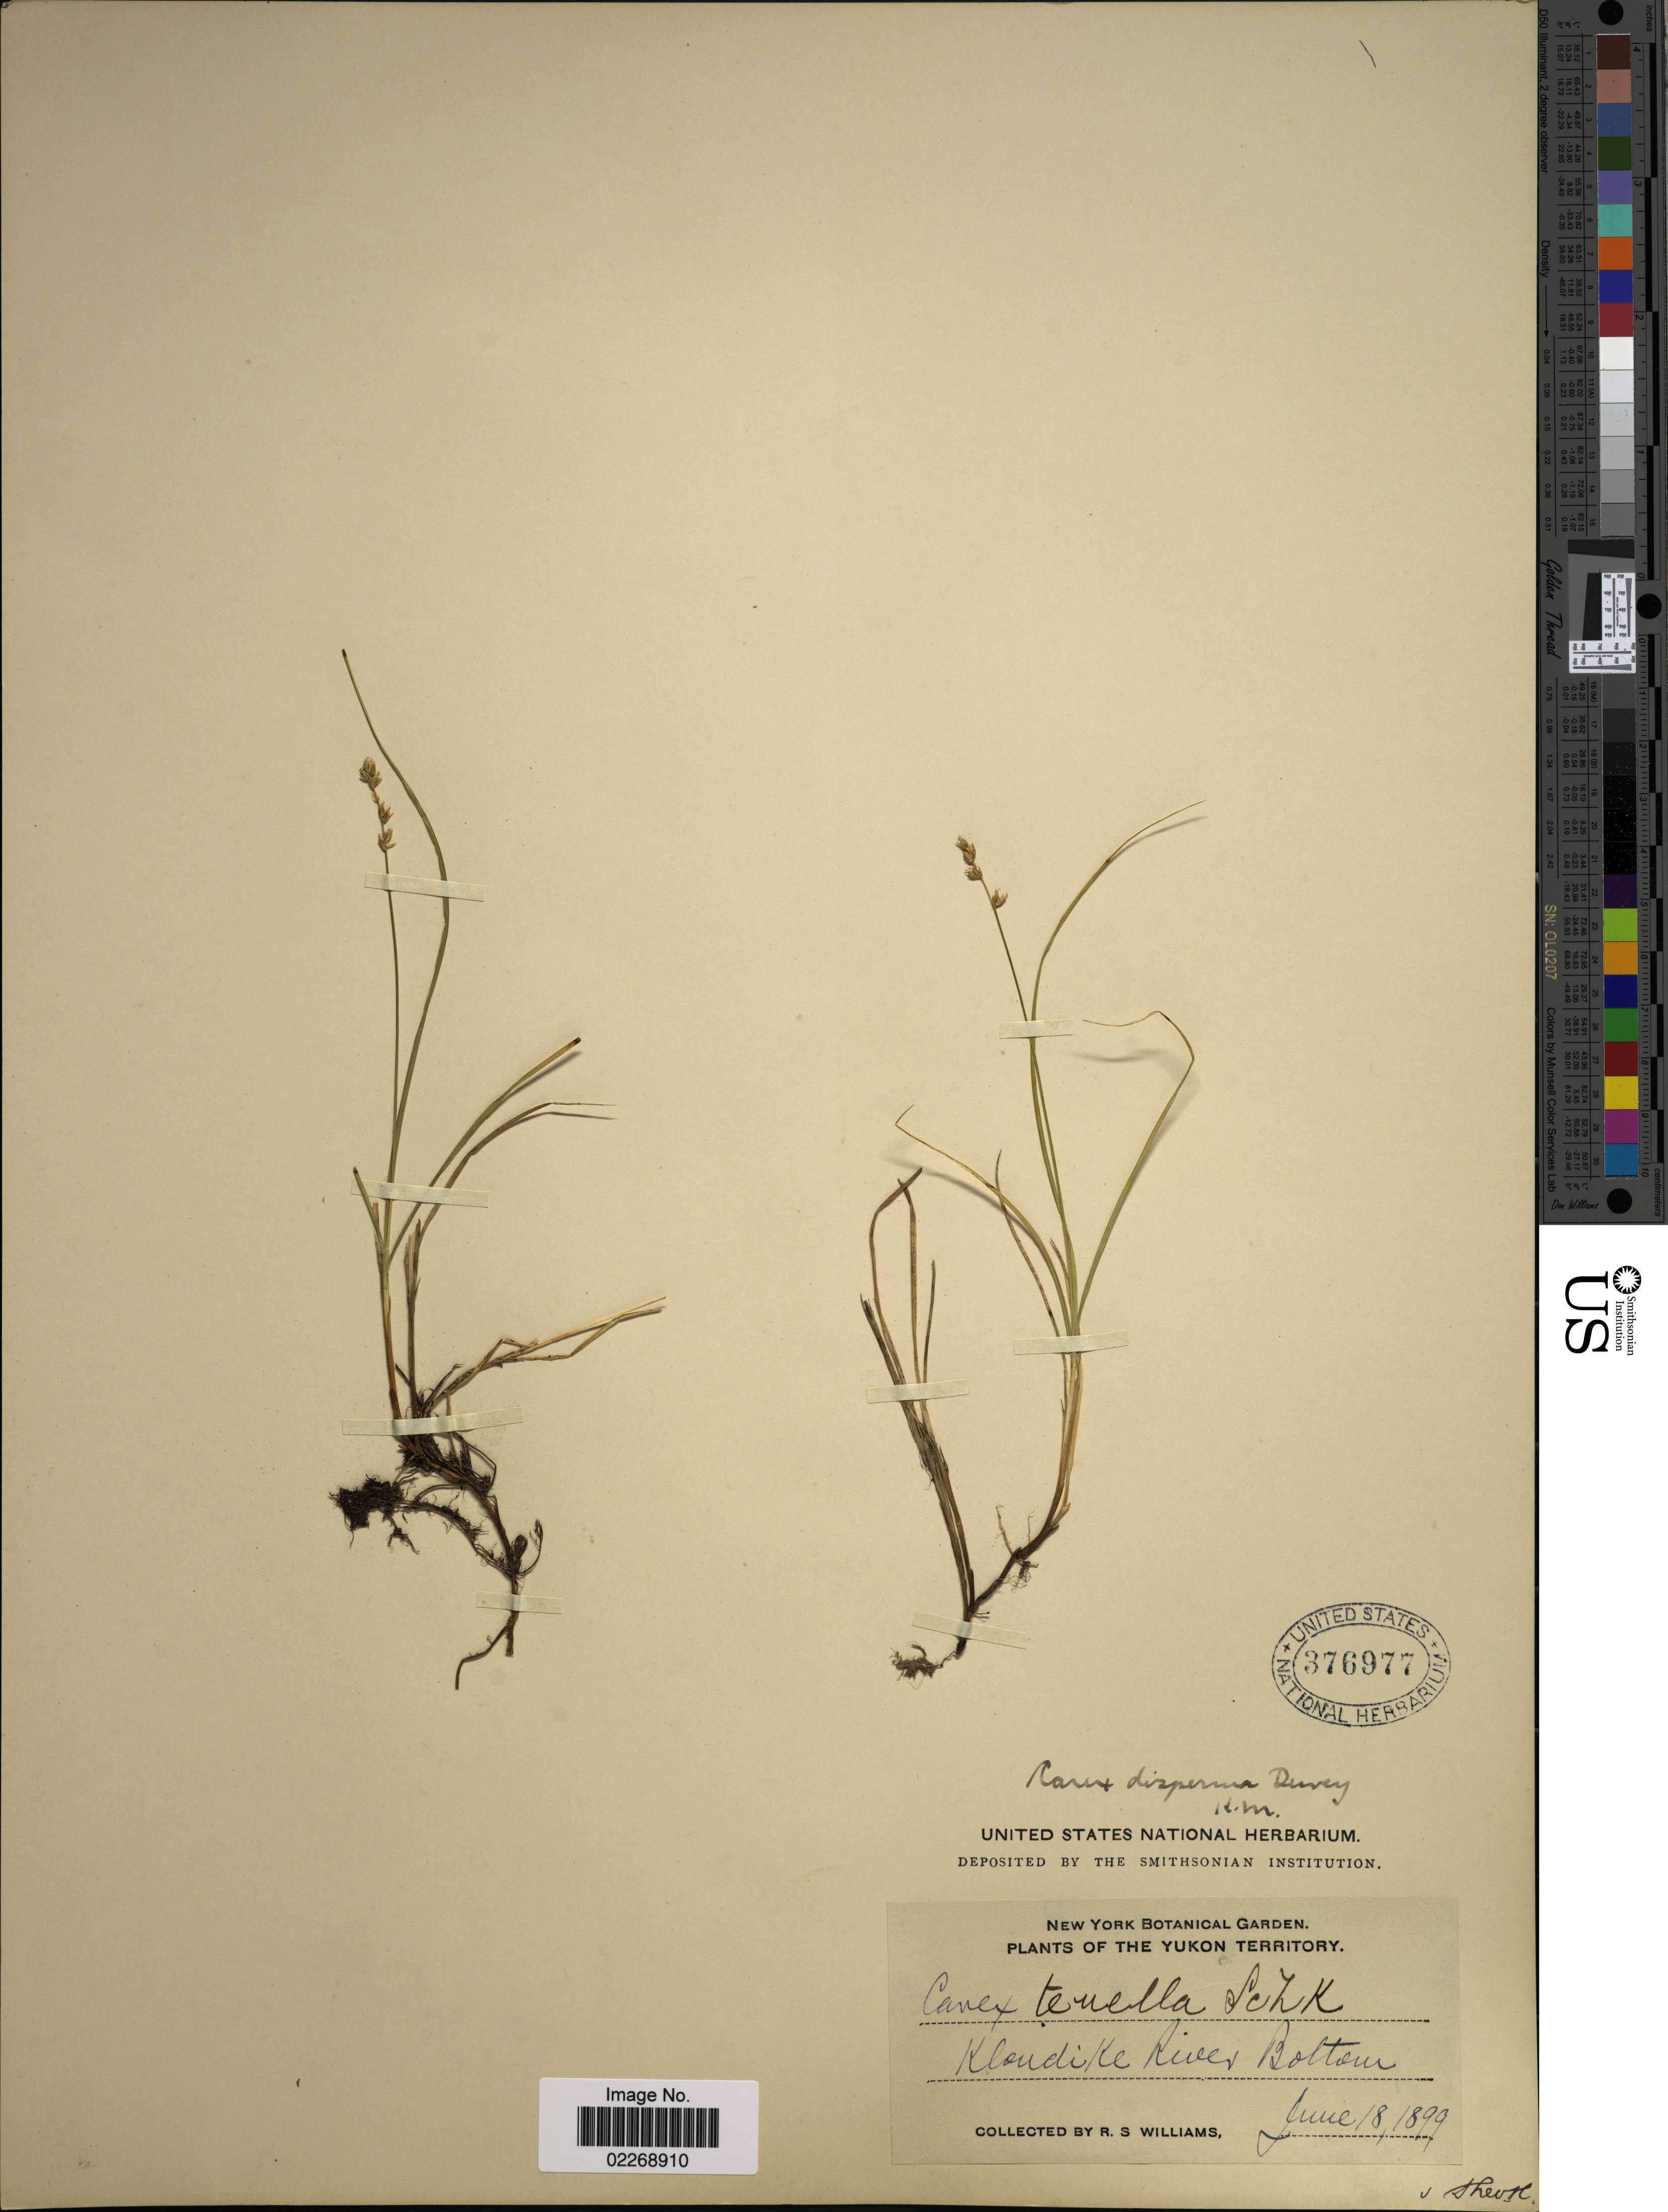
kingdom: Plantae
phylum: Tracheophyta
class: Liliopsida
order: Poales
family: Cyperaceae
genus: Carex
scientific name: Carex disperma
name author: Dewey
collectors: R. S. Williams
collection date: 1899-06-18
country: Canada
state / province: Yukon Territory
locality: Klondike River Bottom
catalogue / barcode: US 376977